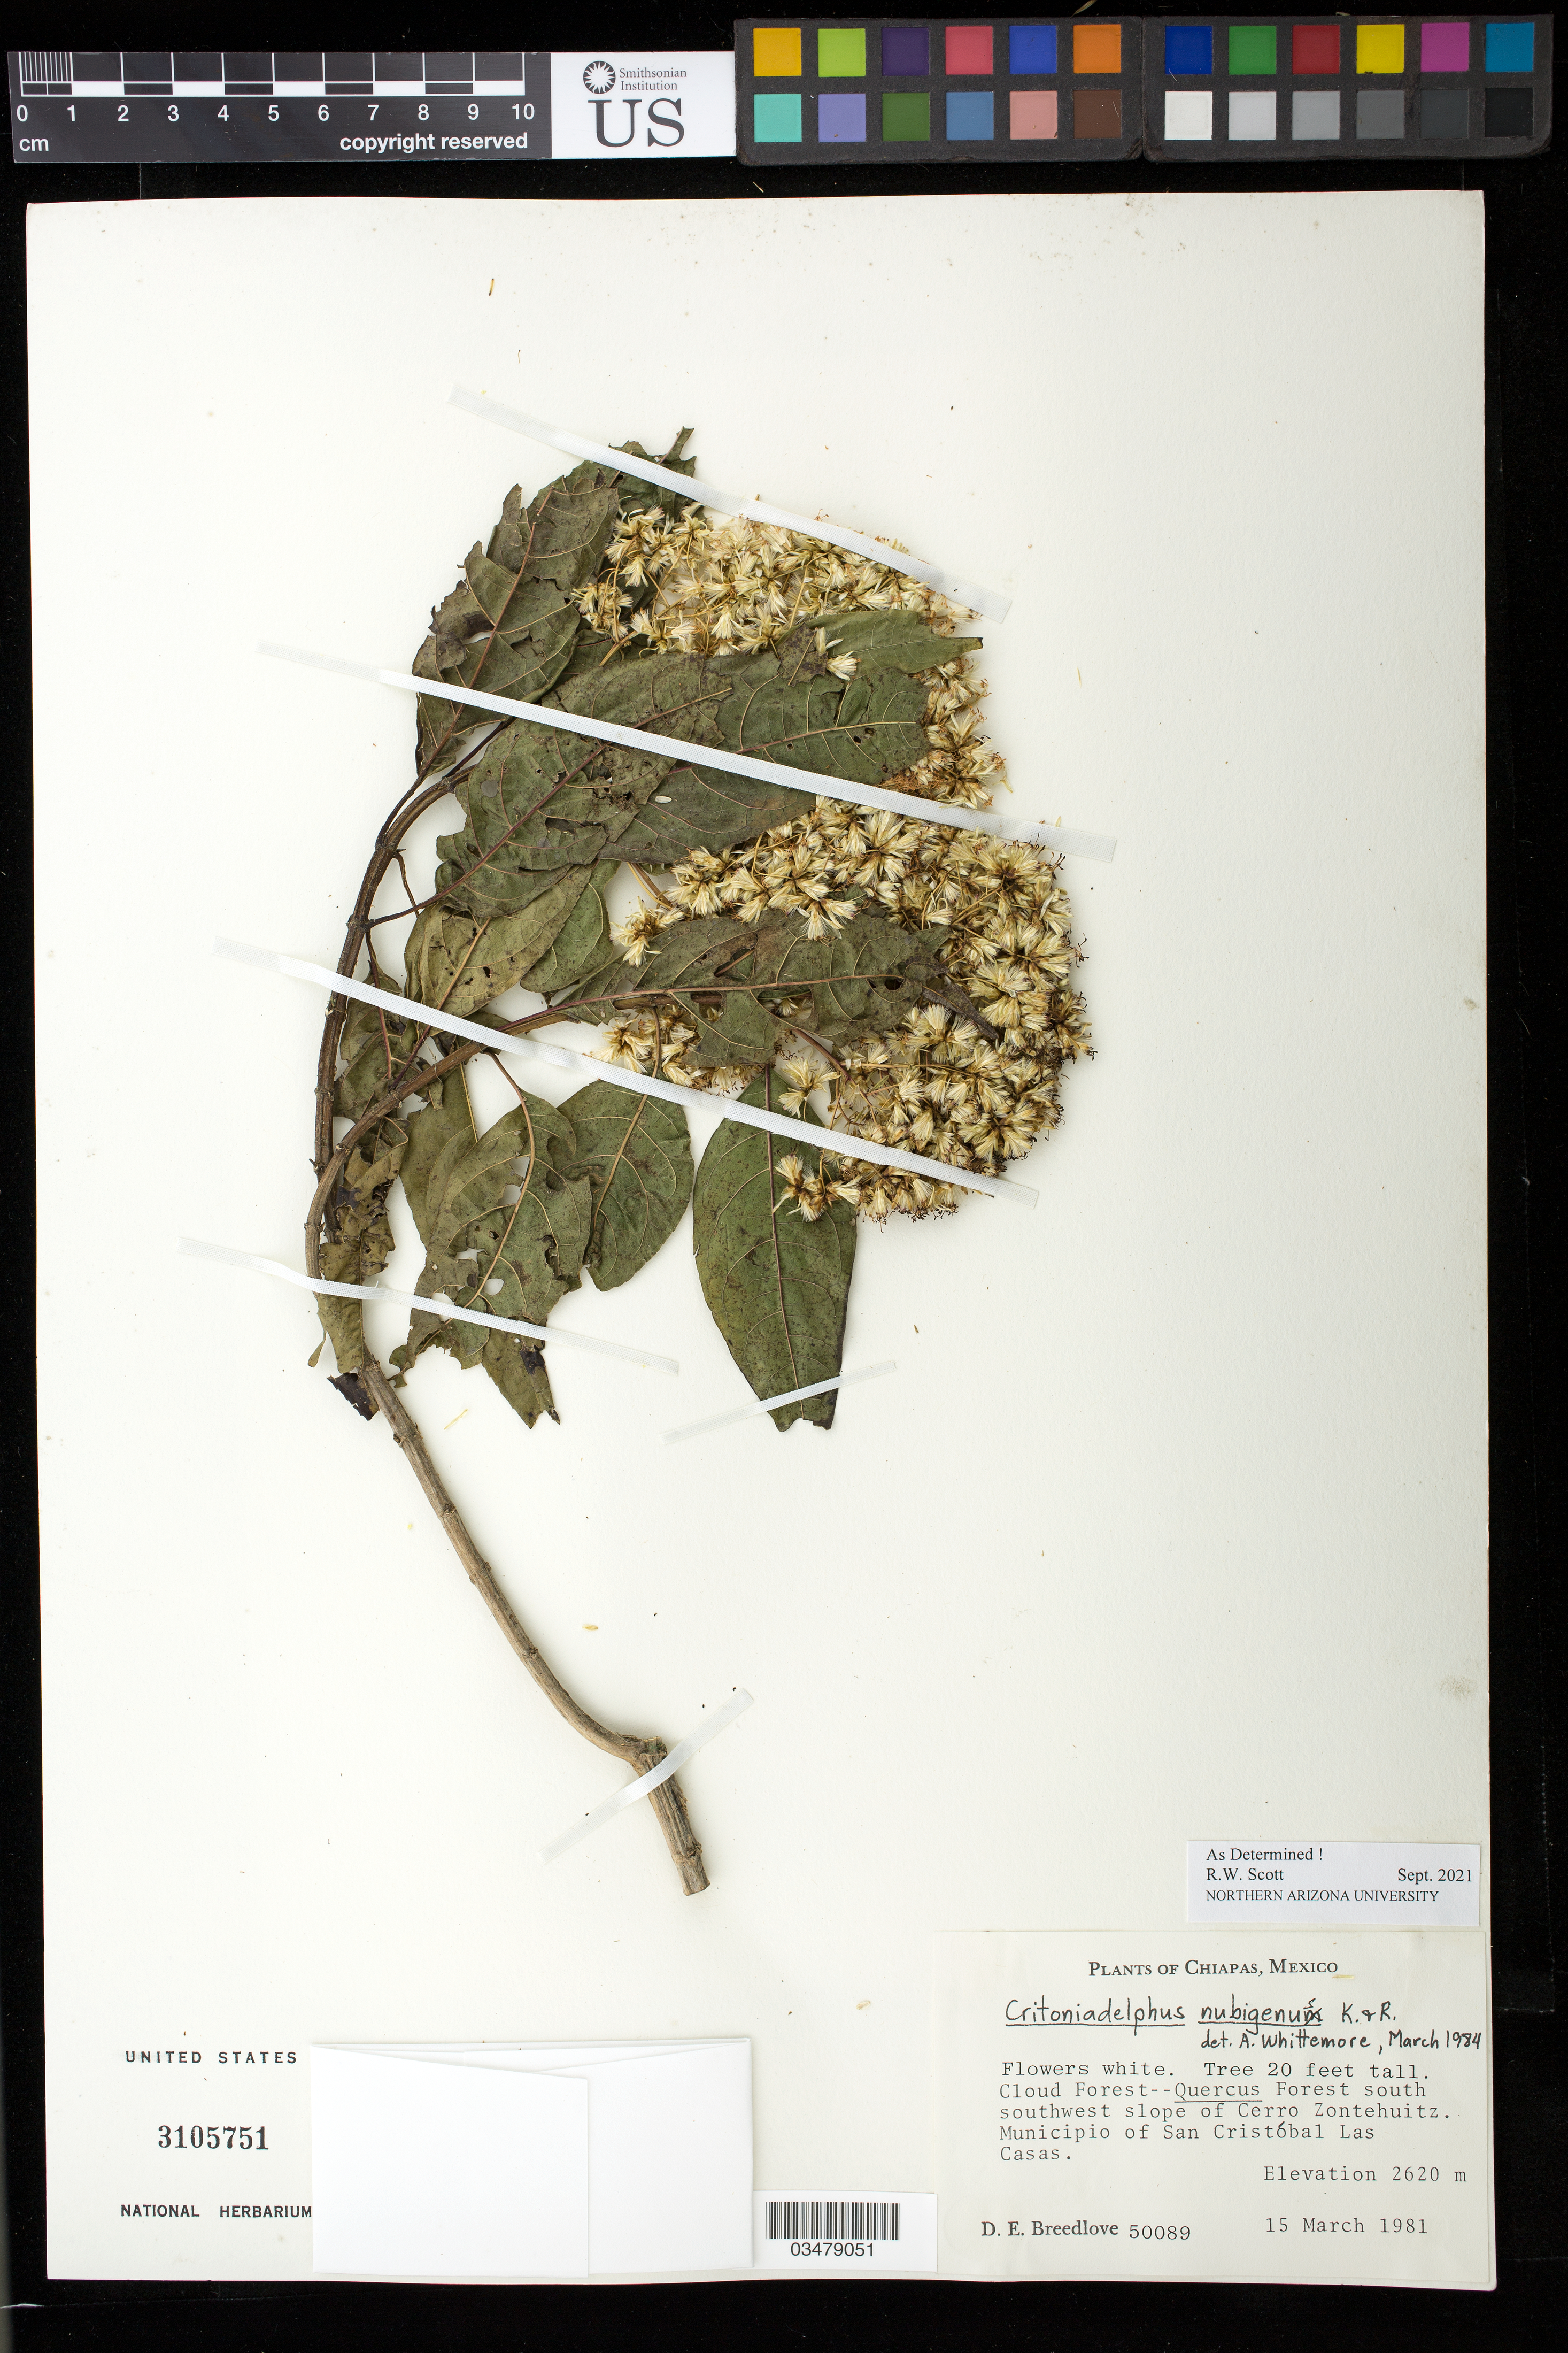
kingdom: Plantae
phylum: Tracheophyta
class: Magnoliopsida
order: Asterales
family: Asteraceae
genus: Critoniadelphus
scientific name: Critoniadelphus nubigenus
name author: (Benth.) R.M. King & H. Rob.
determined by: Scott, R. W.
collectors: D. E. Breedlove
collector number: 50089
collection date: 1981-03-15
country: Mexico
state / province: Chiapas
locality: Forest south southwest slope of Cerro Zontehuitz. Municipio of San Cristóbal Las Casas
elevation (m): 2620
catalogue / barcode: US 3105751